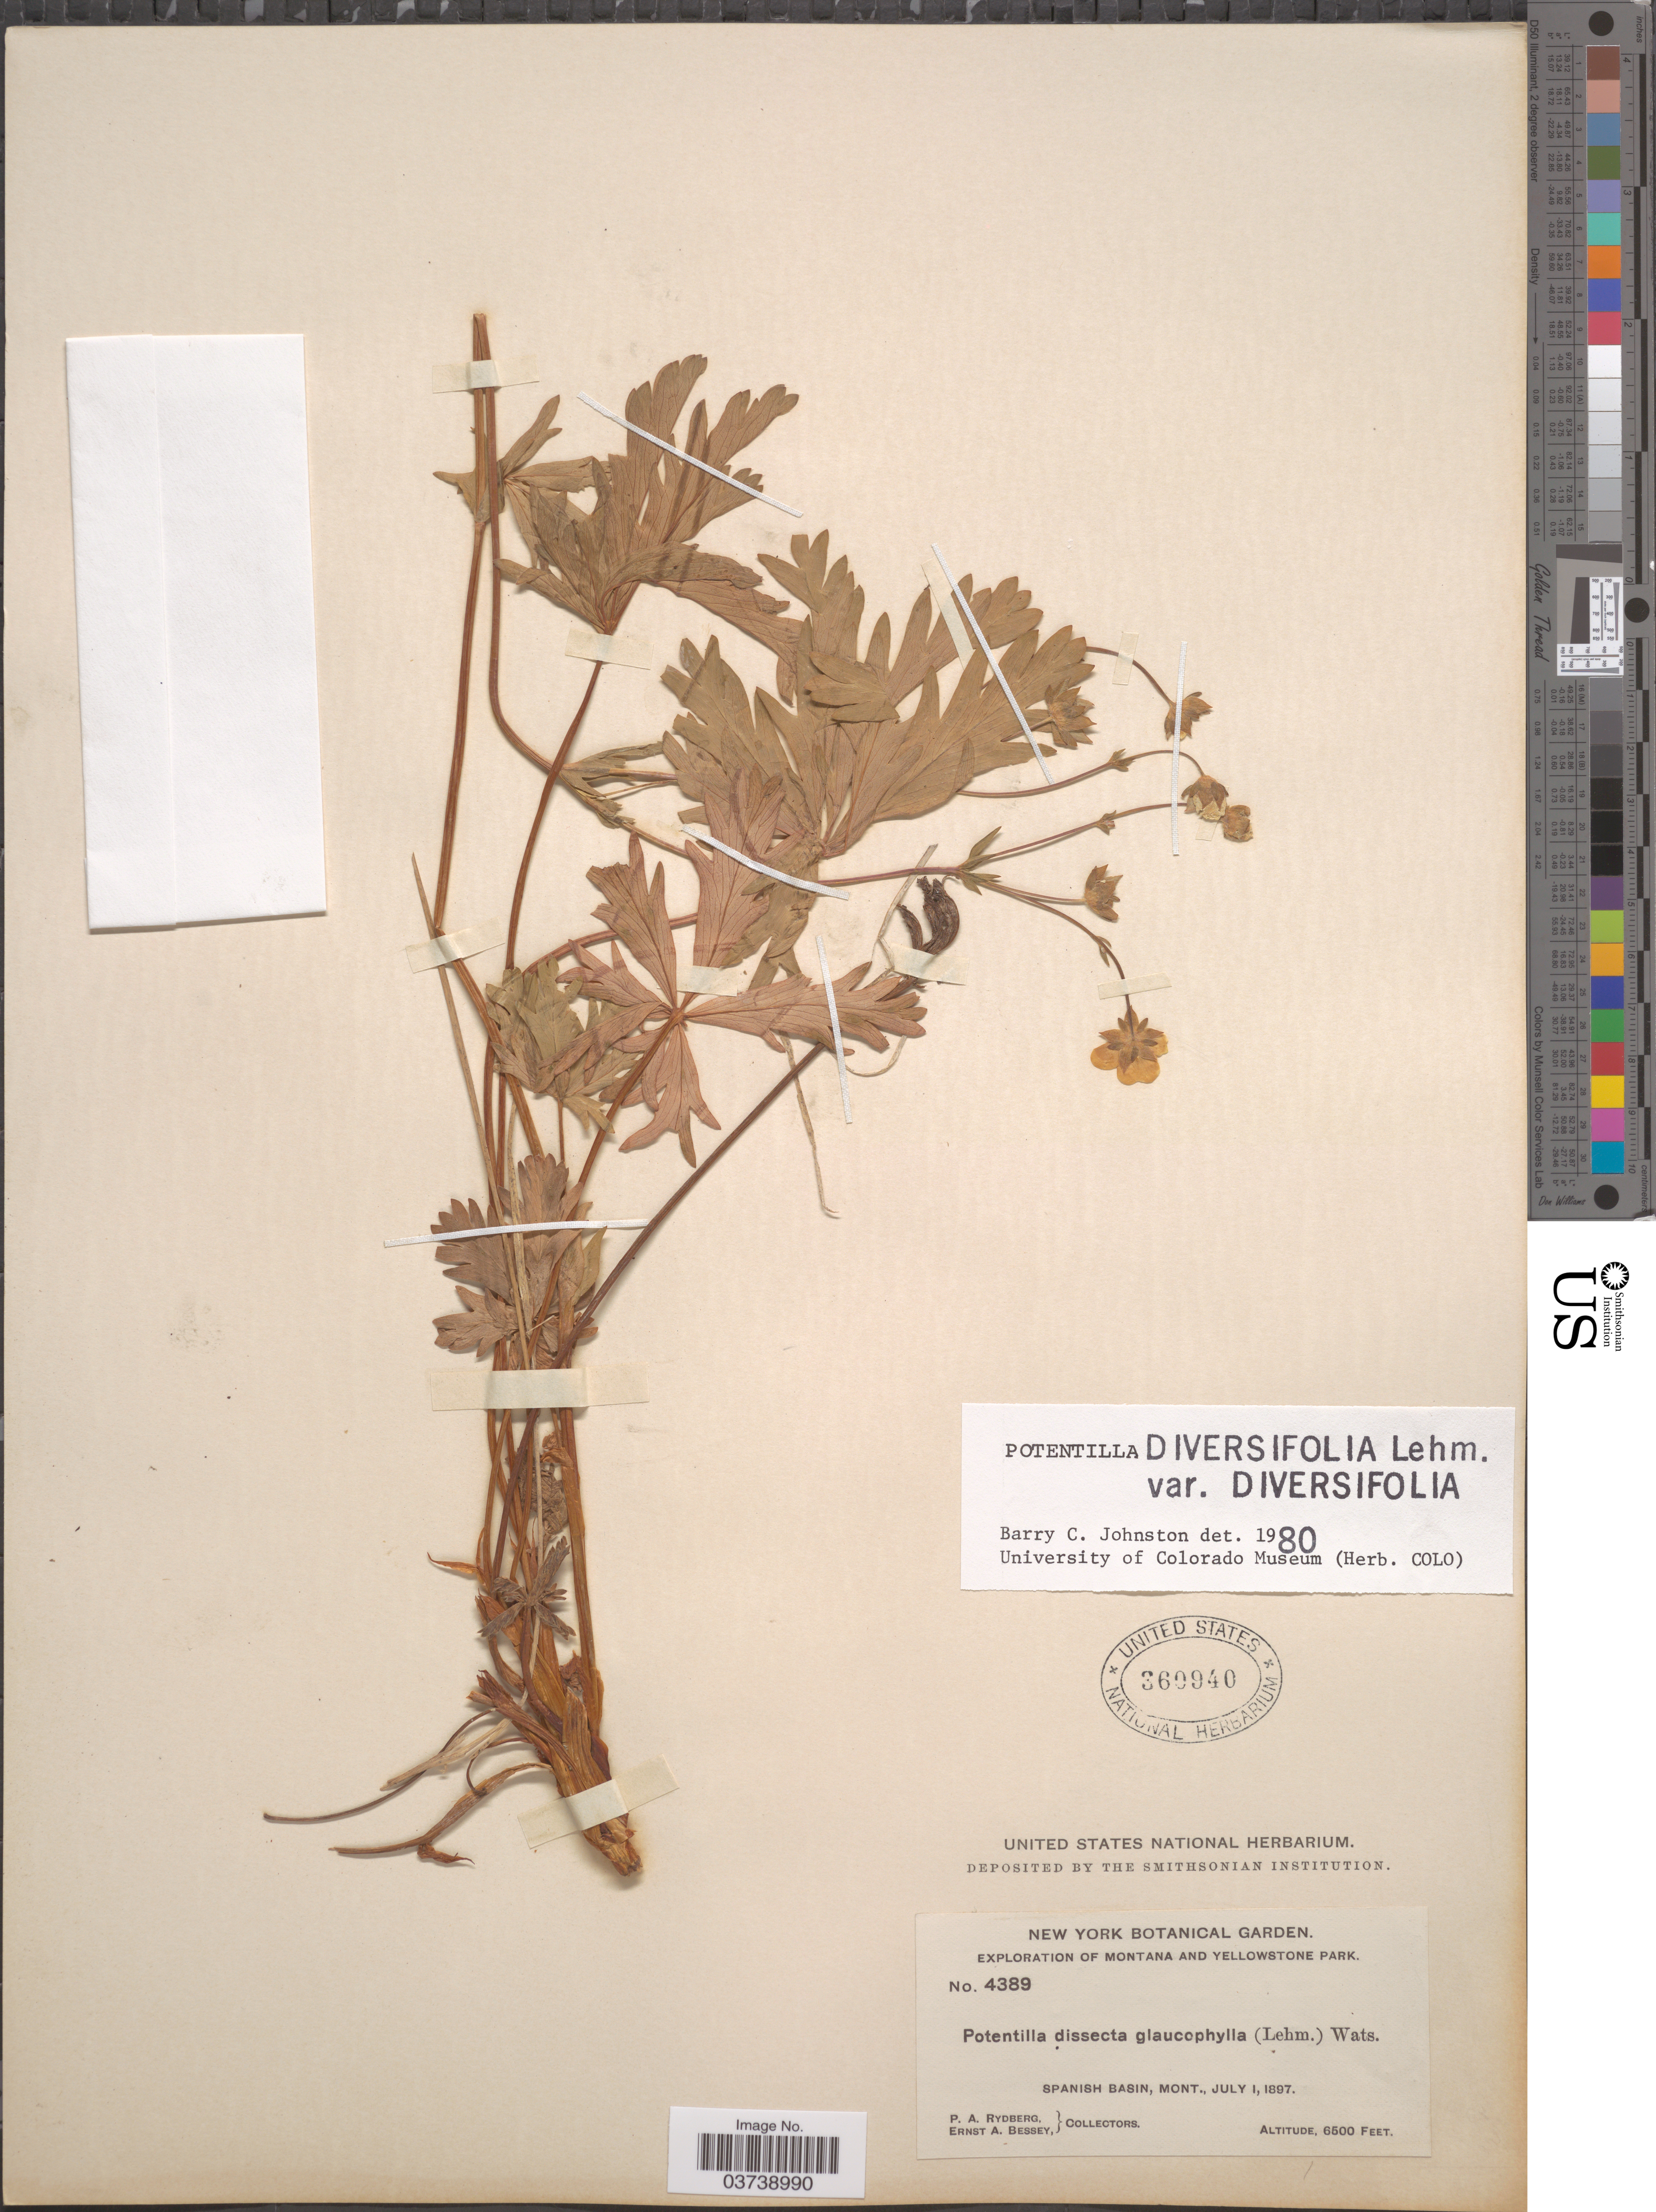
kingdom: Plantae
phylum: Tracheophyta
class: Magnoliopsida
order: Rosales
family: Rosaceae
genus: Potentilla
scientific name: Potentilla diversifolia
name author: Lehm.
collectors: P. A. Rydberg & E. A. Bessey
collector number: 4389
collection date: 1897-07-01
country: United States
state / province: Montana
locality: Yellowstone Park. Spanish Basin.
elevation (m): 1981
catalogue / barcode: US 360940